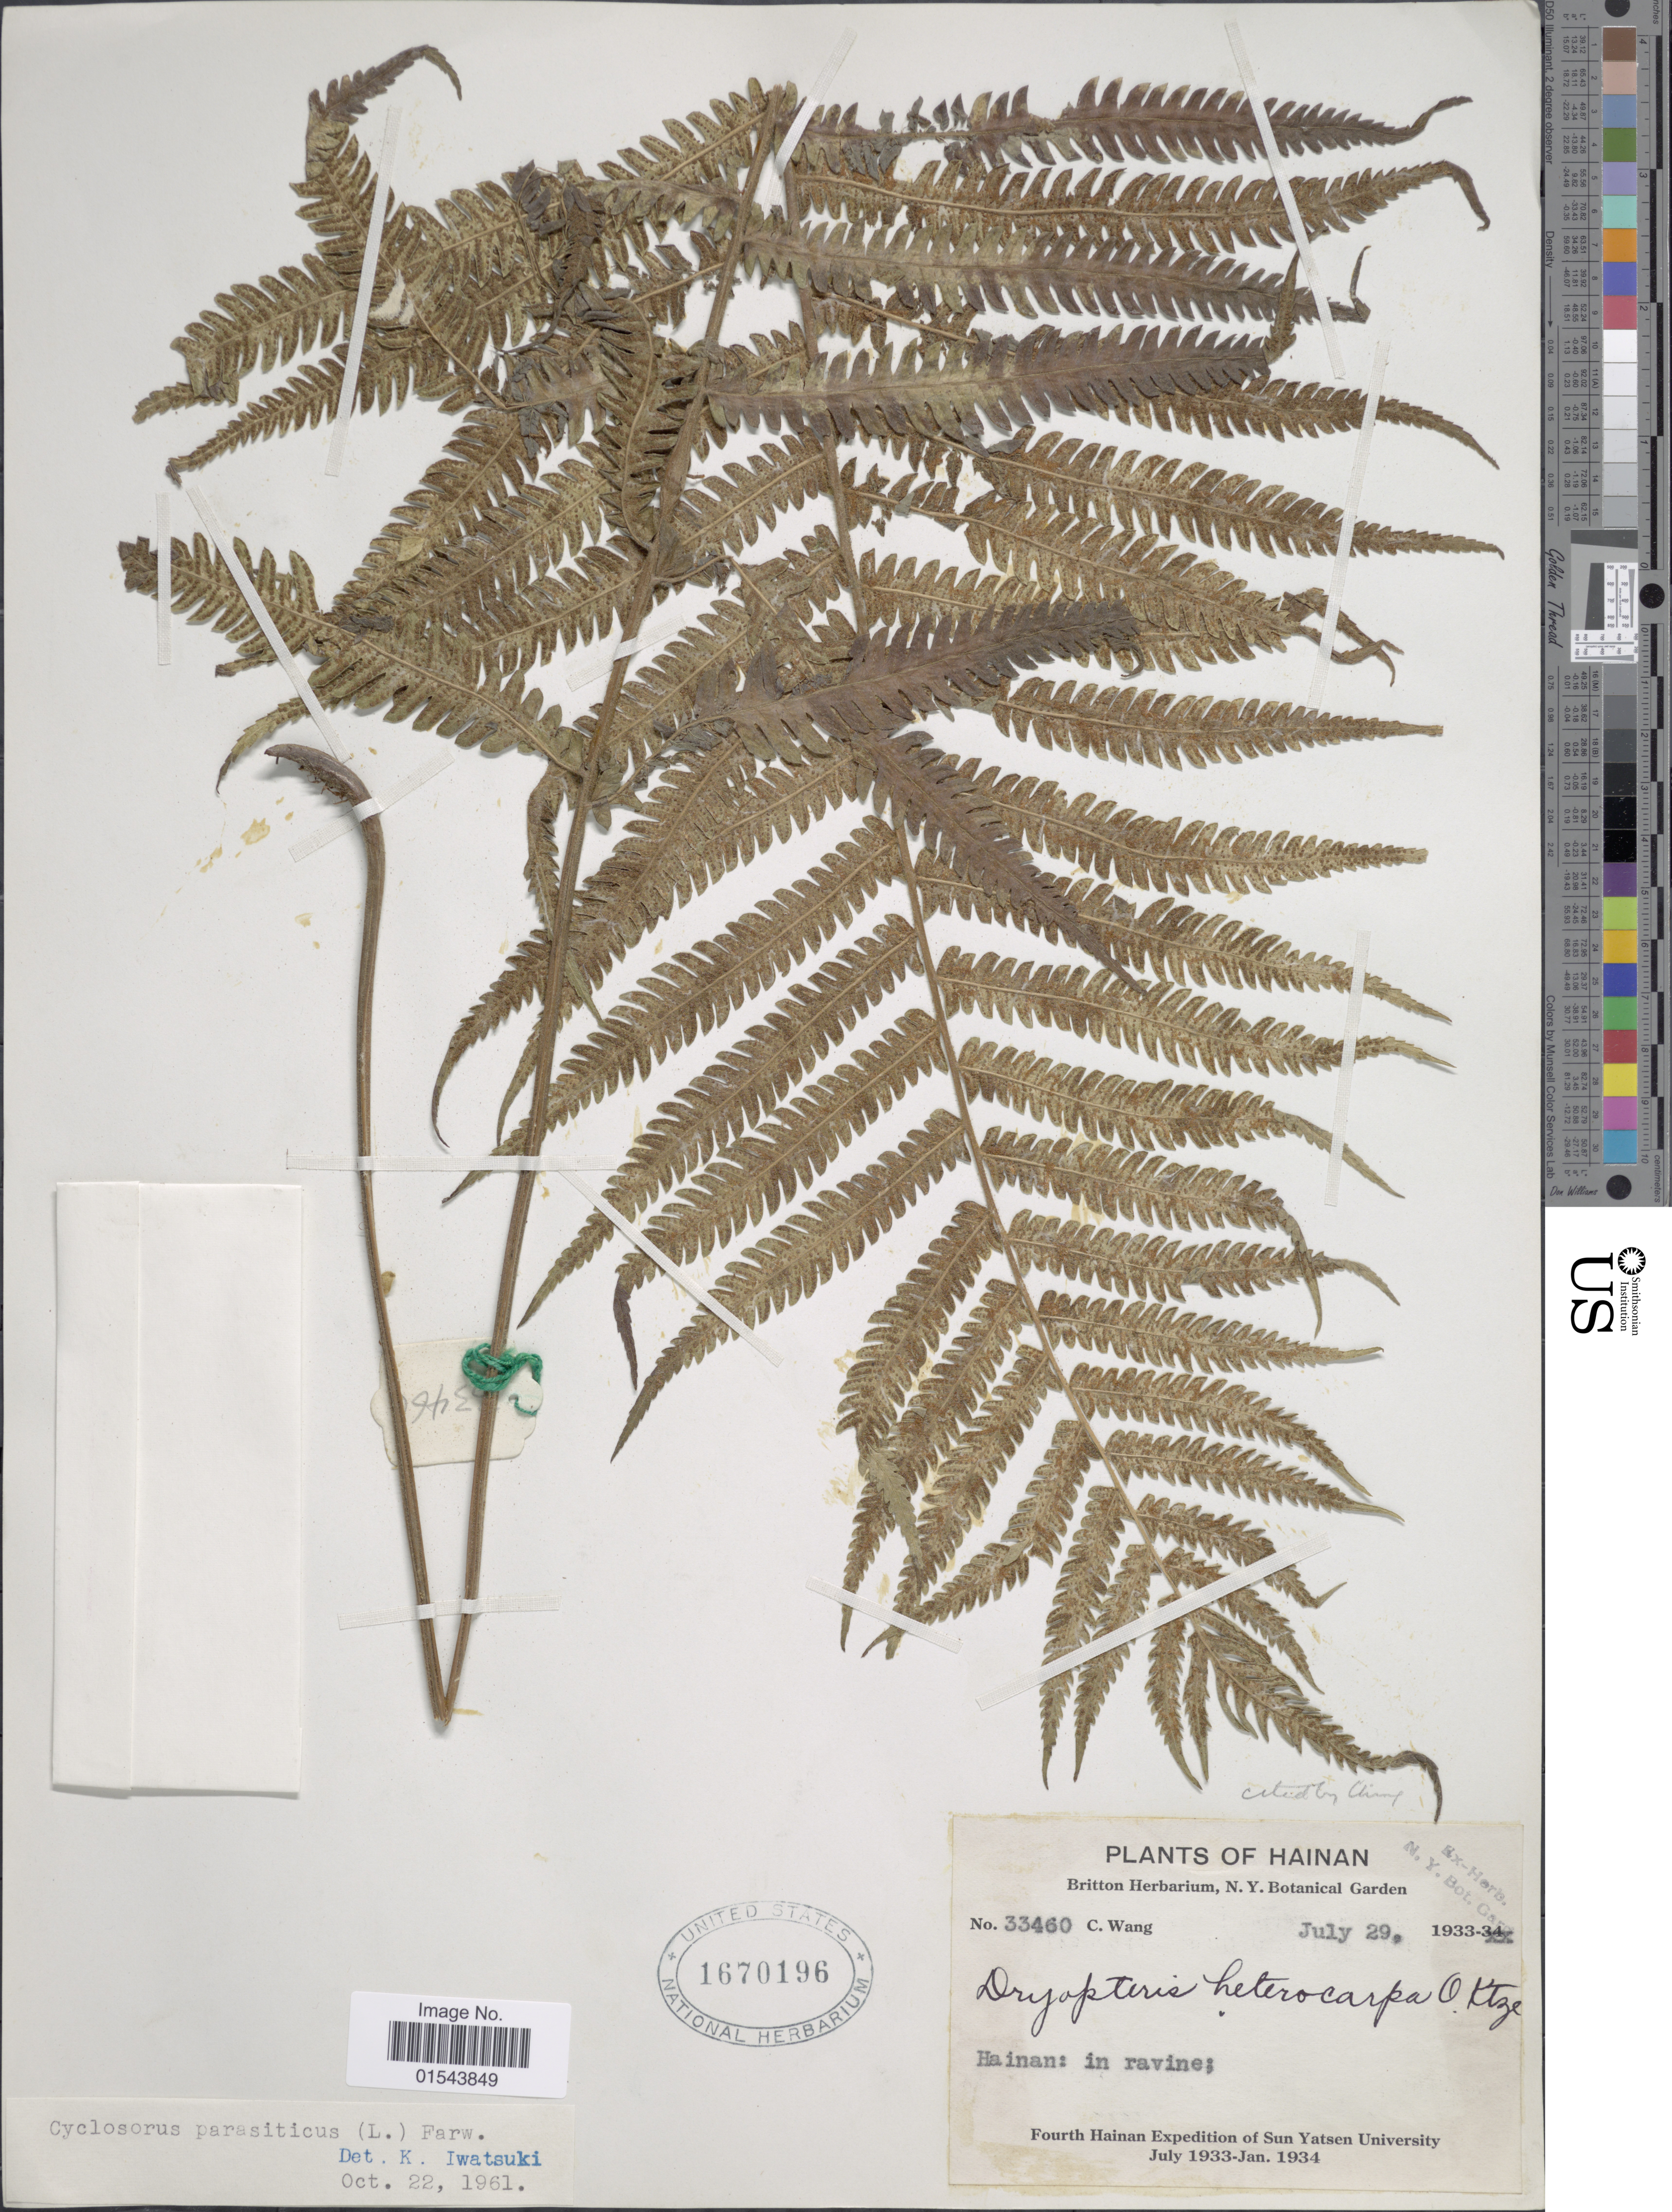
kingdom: Plantae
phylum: Tracheophyta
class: Polypodiopsida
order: Polypodiales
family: Thelypteridaceae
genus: Christella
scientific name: Christella parasitica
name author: (L.) H. Lév.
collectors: C. Wang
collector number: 33460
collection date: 1933-07-29/1934-07-29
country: China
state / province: Hainan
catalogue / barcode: US 1670196